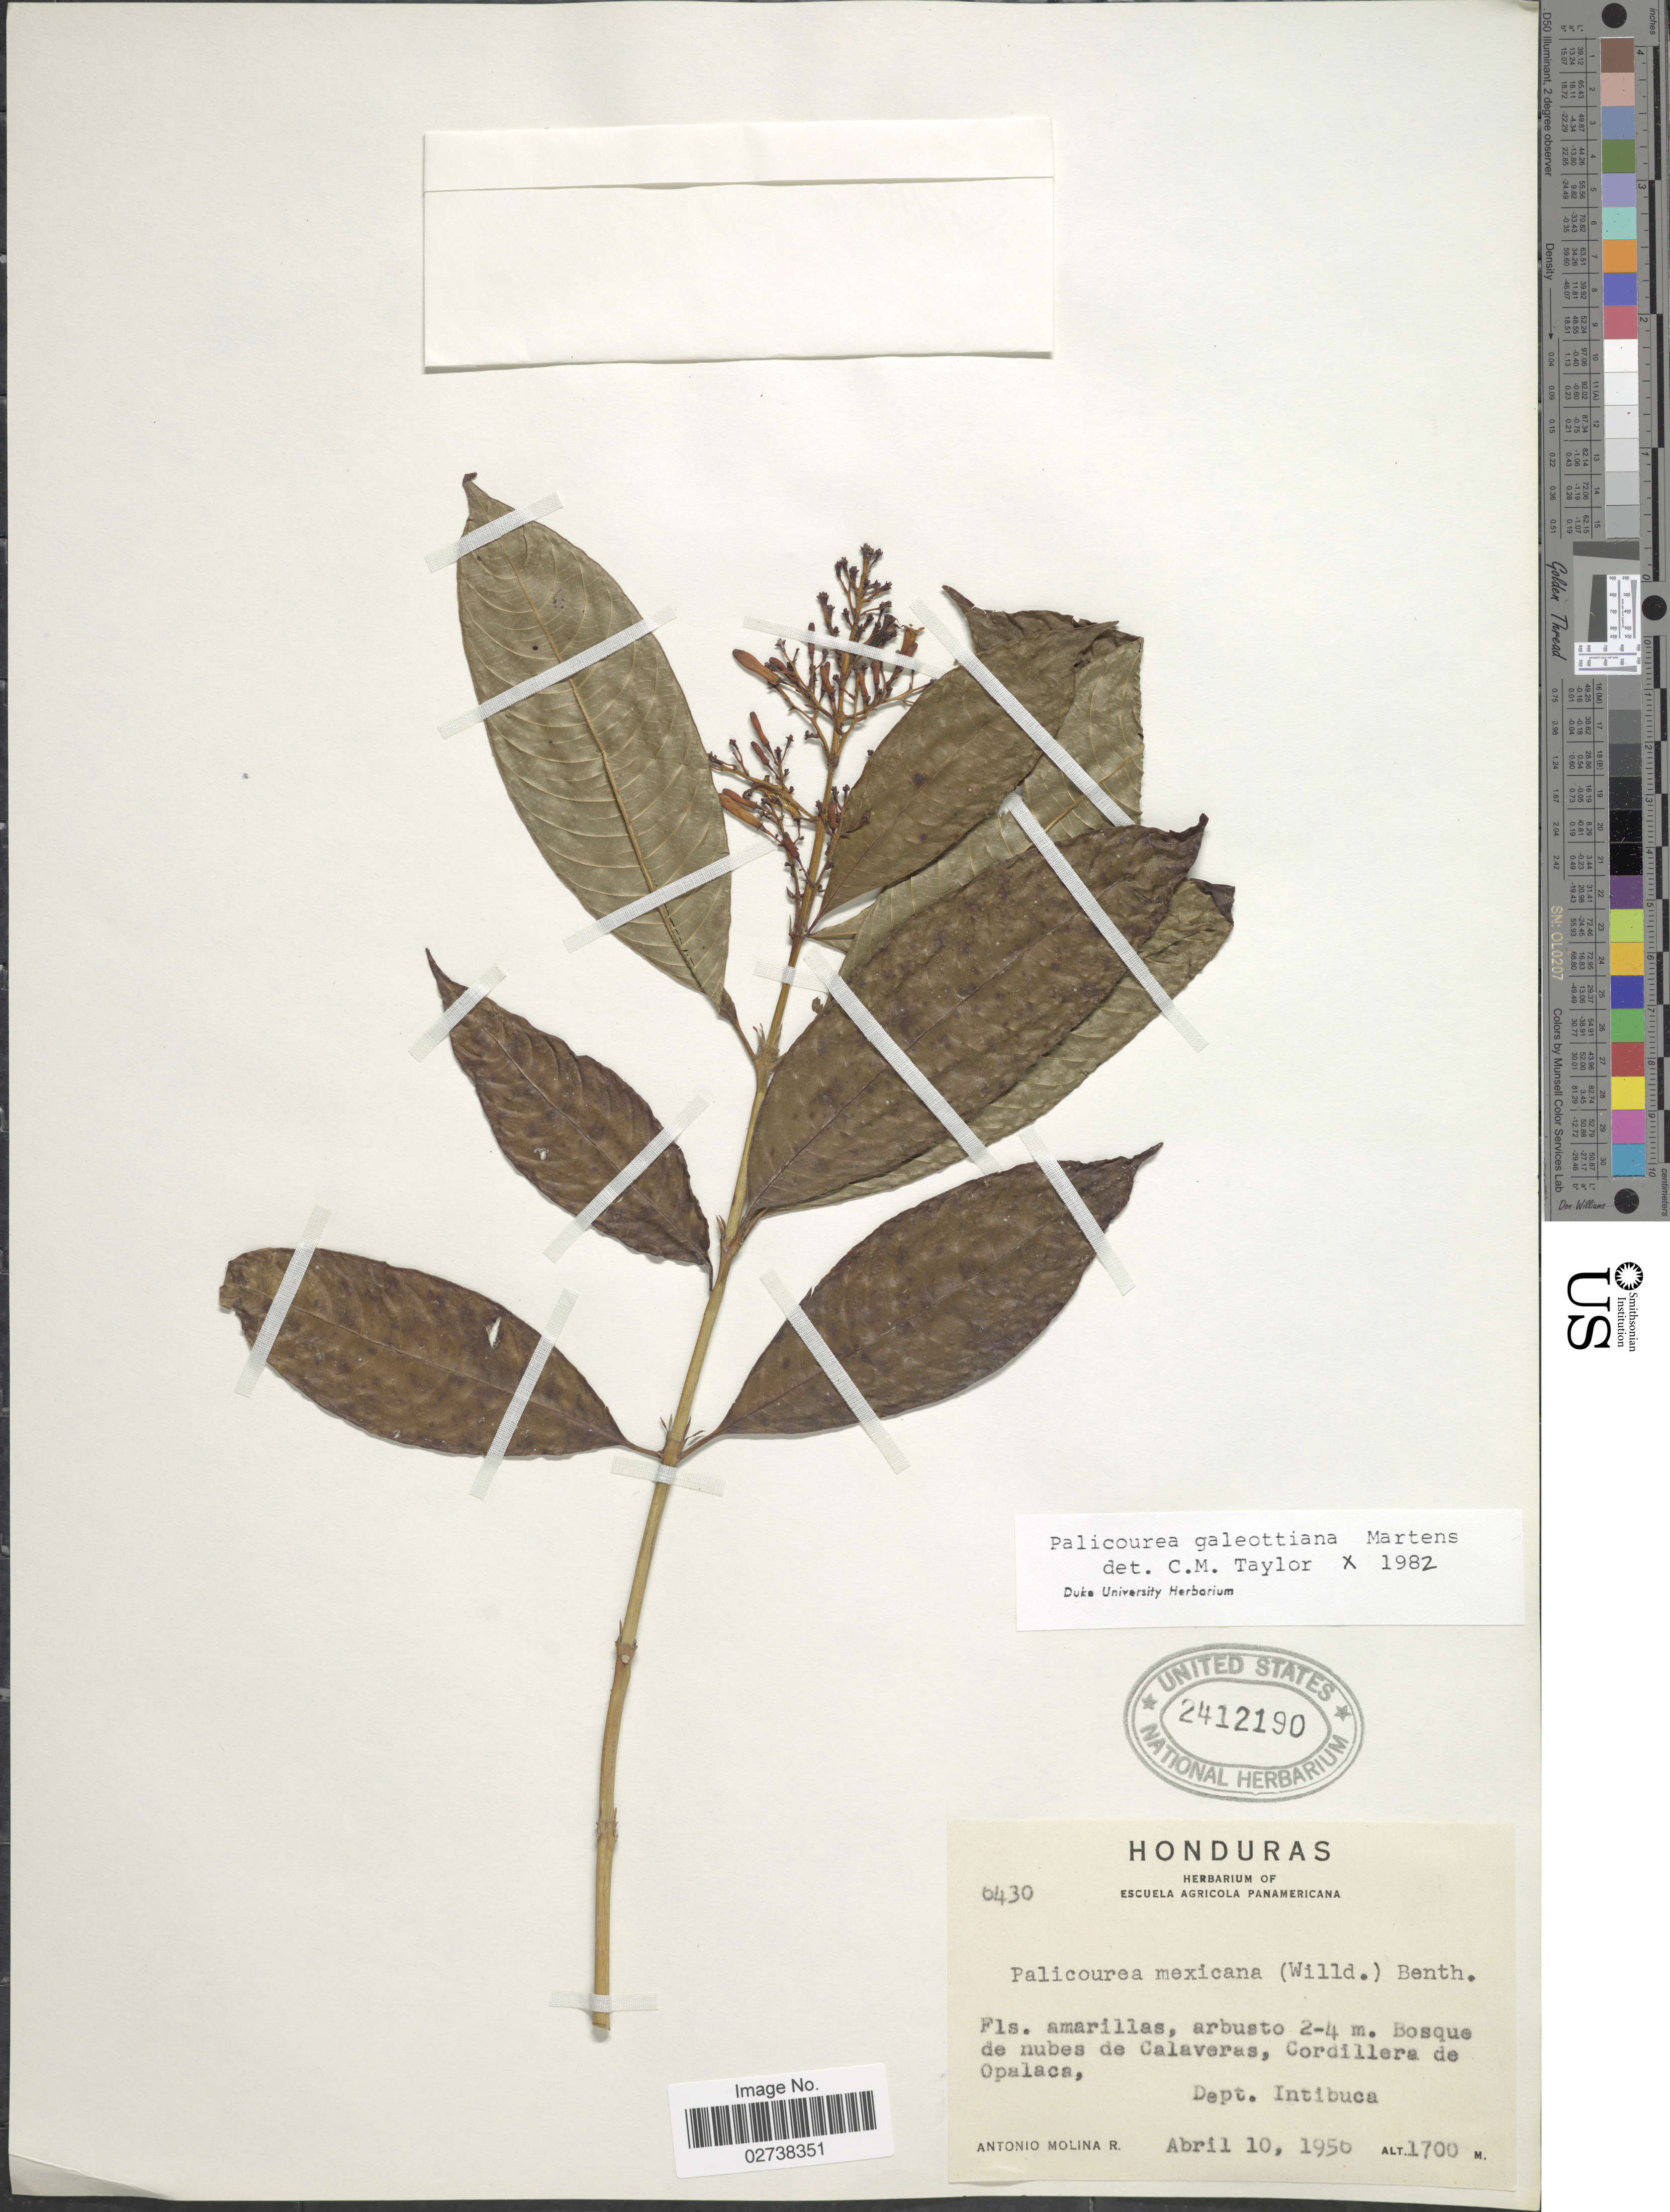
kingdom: Plantae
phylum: Tracheophyta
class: Magnoliopsida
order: Gentianales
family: Rubiaceae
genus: Palicourea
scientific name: Palicourea galeottiana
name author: M. Martens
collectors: A. Molina R.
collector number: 6430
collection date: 1956-04-10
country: Honduras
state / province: Intibuca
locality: Bosque de nubes de Calaveras, Cordillera de Opalaca, Dept. Intibuca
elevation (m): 1700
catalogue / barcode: US 2412190